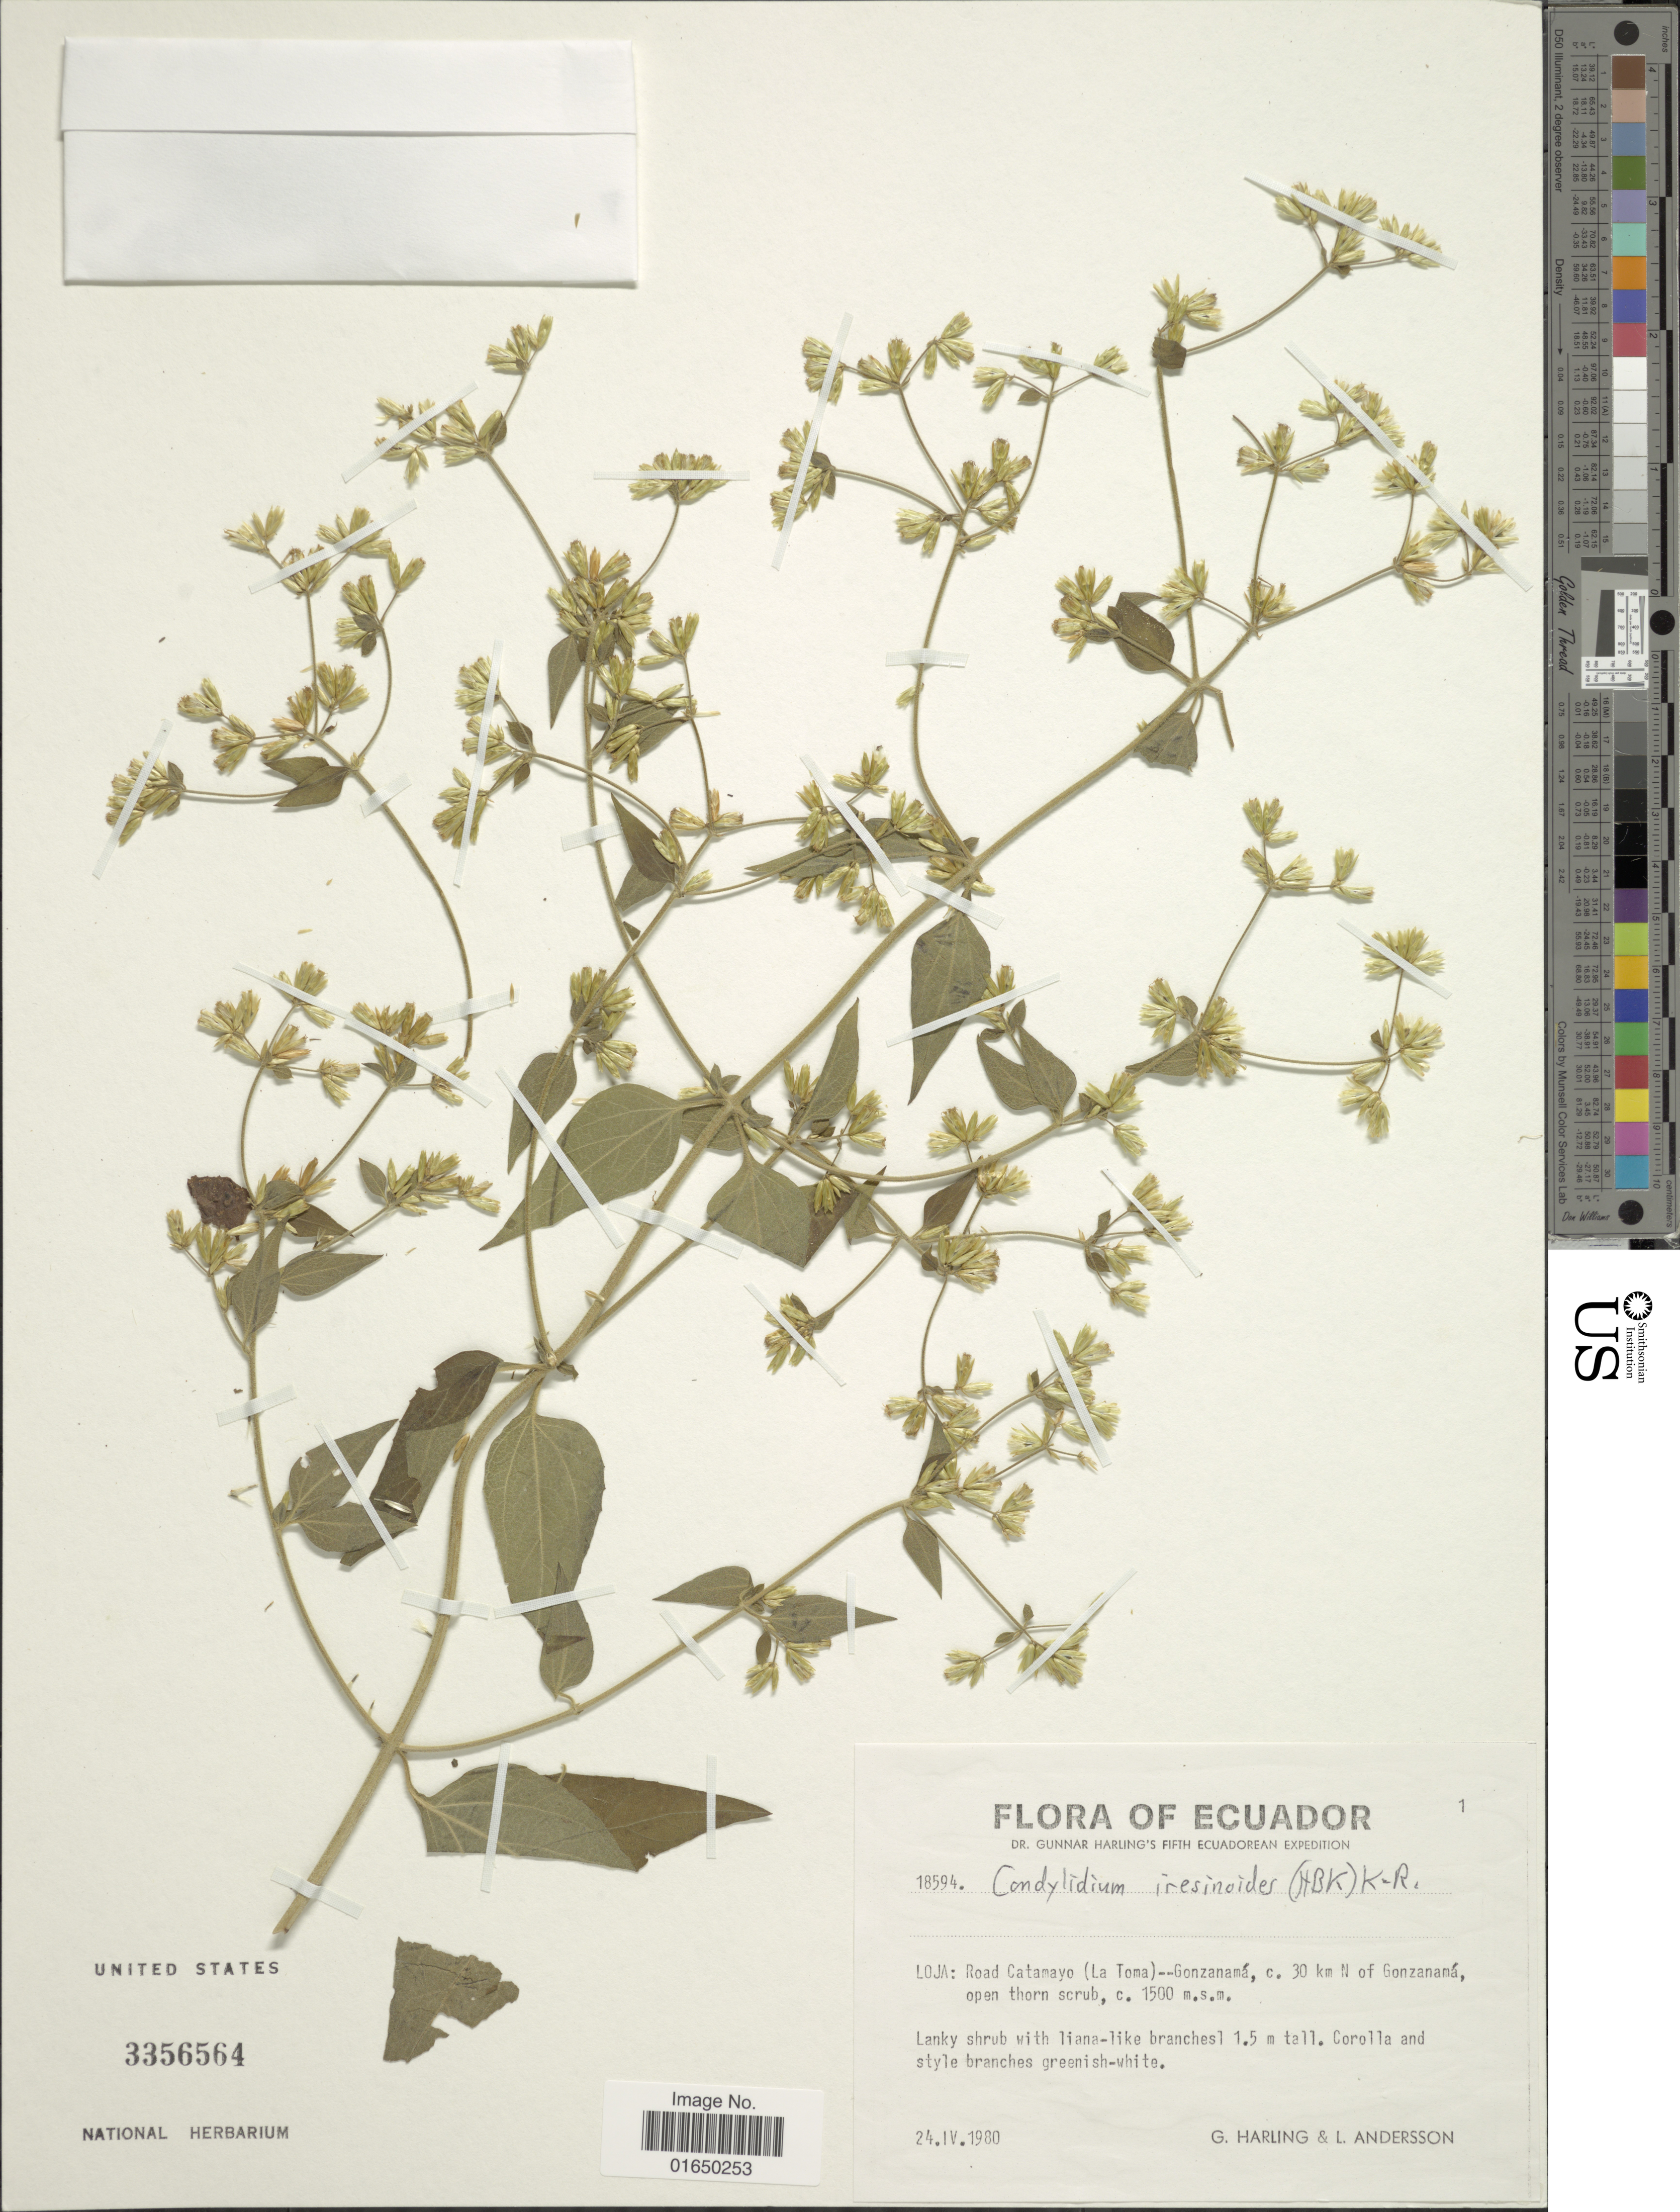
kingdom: Plantae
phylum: Tracheophyta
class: Magnoliopsida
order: Asterales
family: Asteraceae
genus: Condylidium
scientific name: Condylidium iresinoides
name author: (Kunth) R.M. King & H. Rob.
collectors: G. Harling & L. Andersson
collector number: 18594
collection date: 1980-04-24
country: Ecuador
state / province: Loja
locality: Road Catamayo (La Toma)--Gonzanamá, c. 30 km N of Gonzanamá, open thorn scrub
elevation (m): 1500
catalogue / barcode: US 3356564